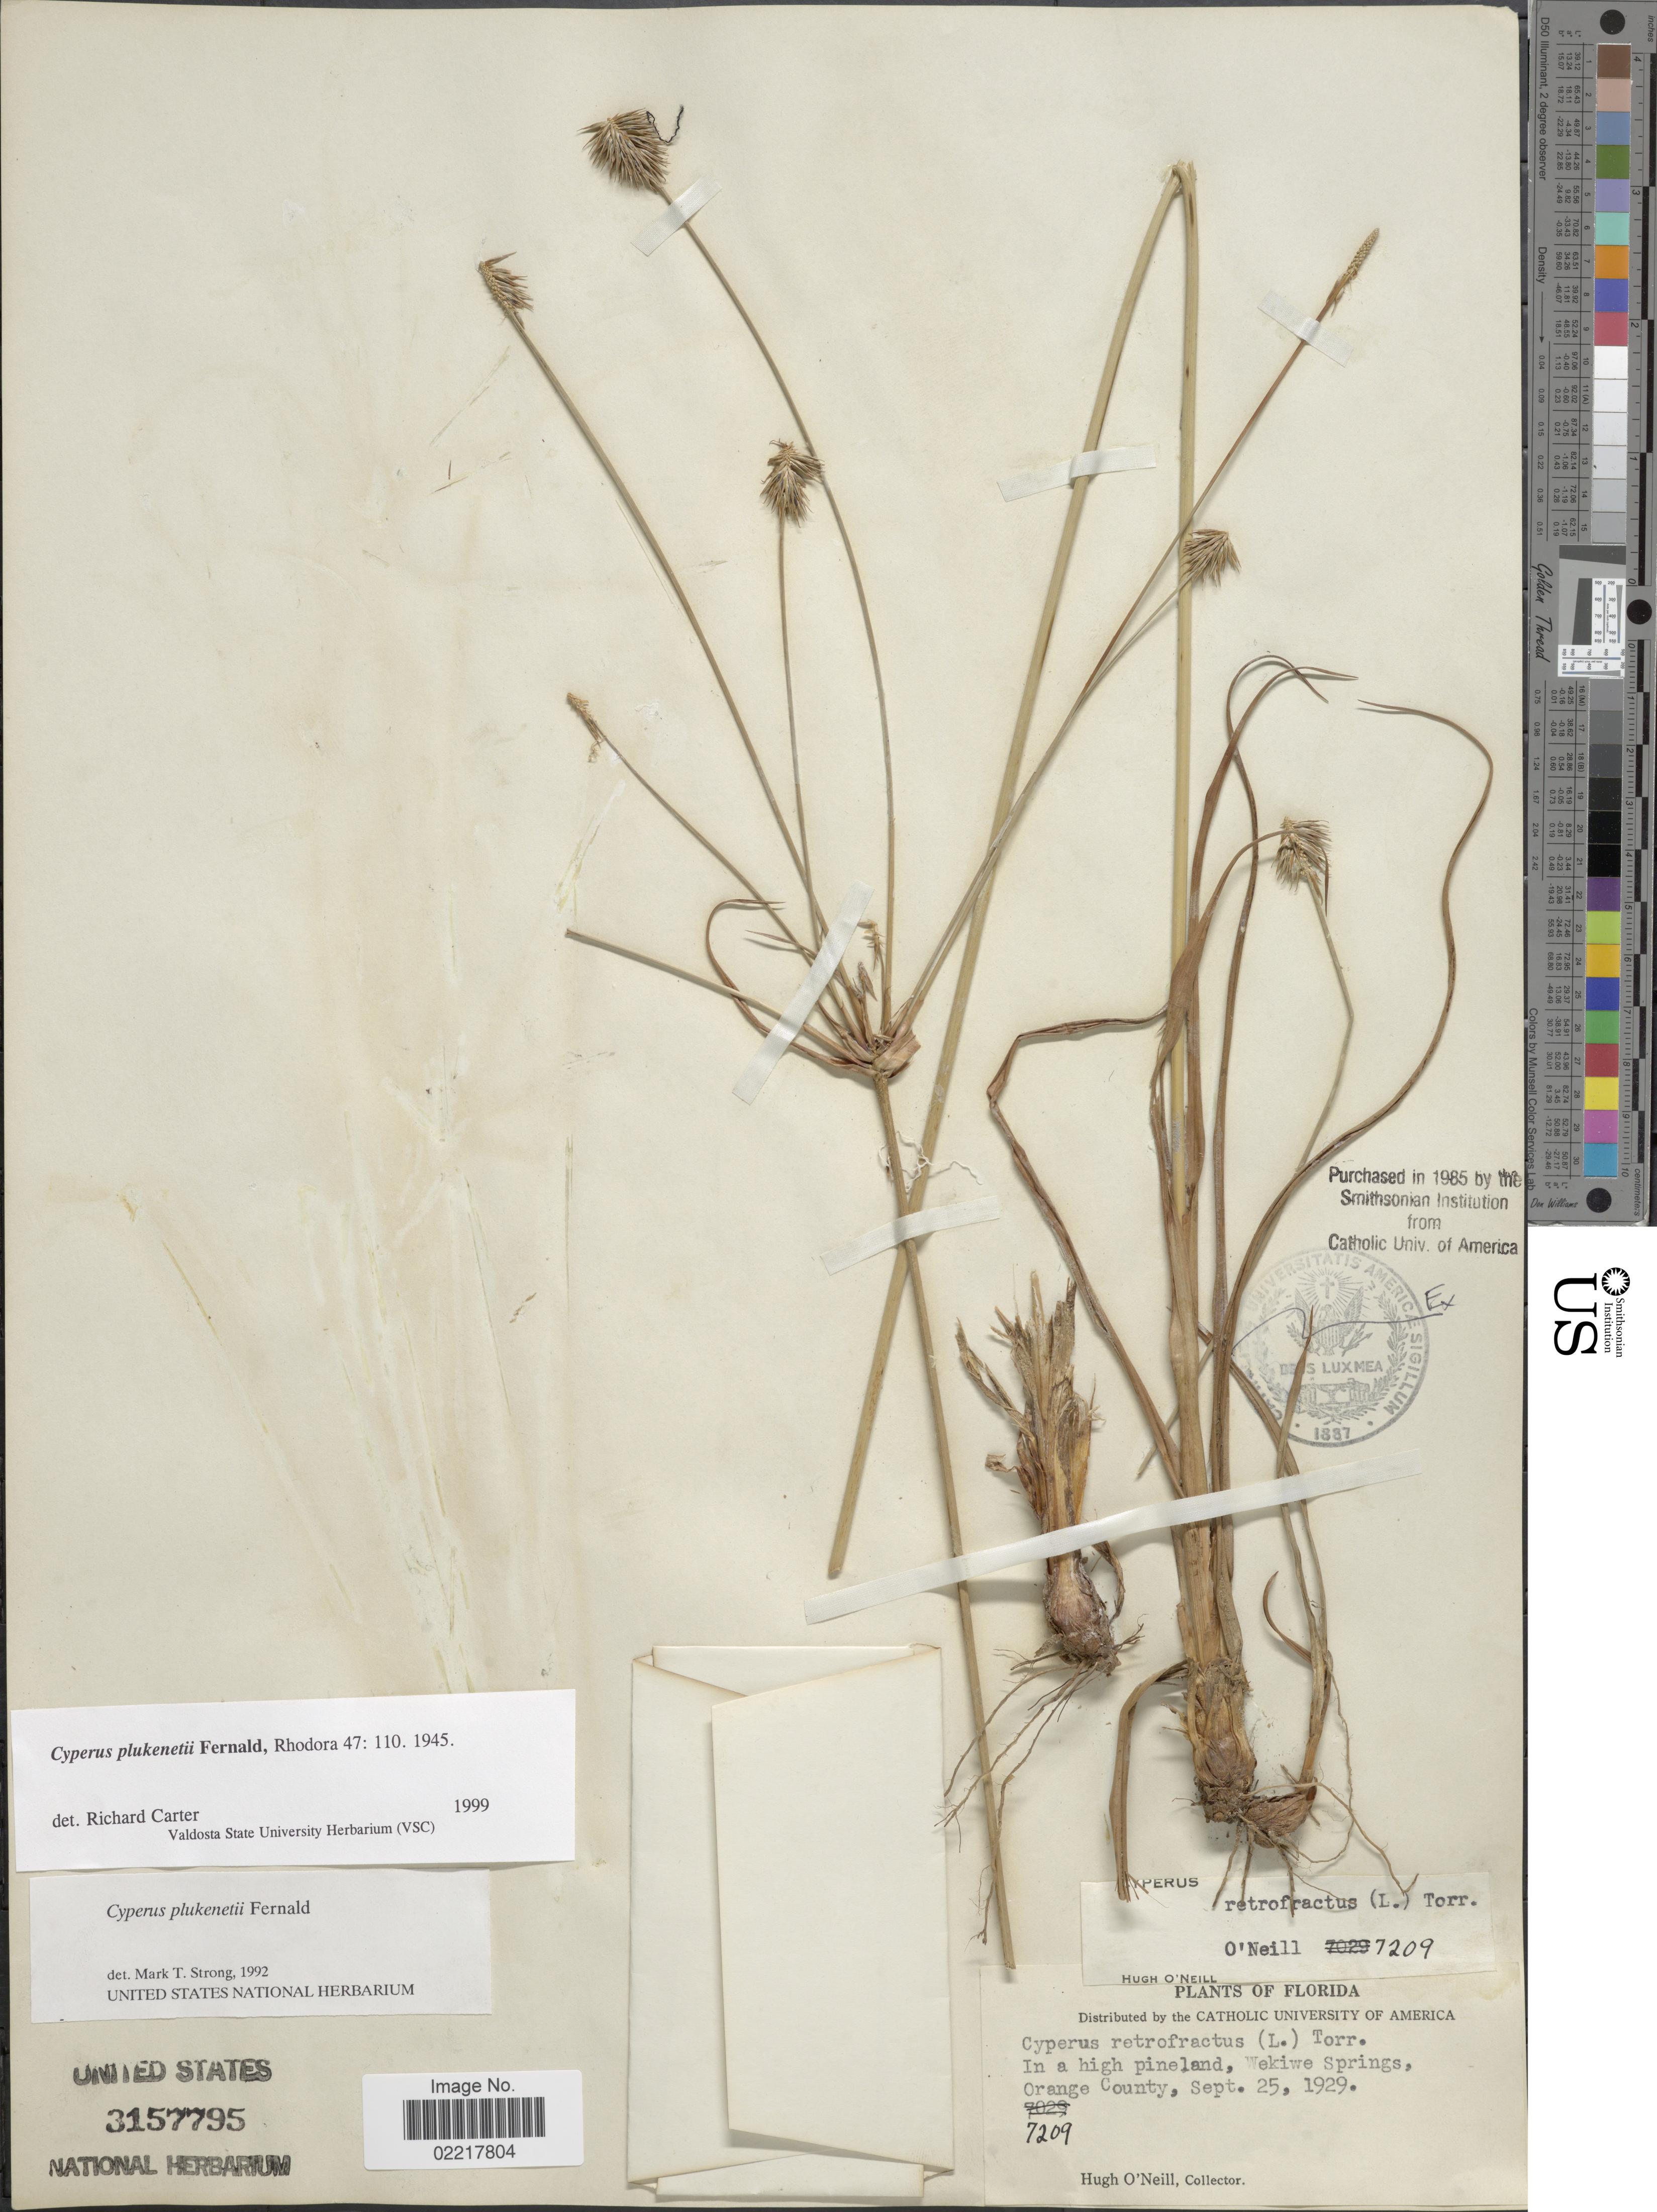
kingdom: Plantae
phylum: Tracheophyta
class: Liliopsida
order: Poales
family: Cyperaceae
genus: Cyperus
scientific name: Cyperus plukenetii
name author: Fernald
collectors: H. O'Neill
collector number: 7209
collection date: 1929-09-25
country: United States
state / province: Florida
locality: Wekiwe Springs, Orange County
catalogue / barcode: US 3157795